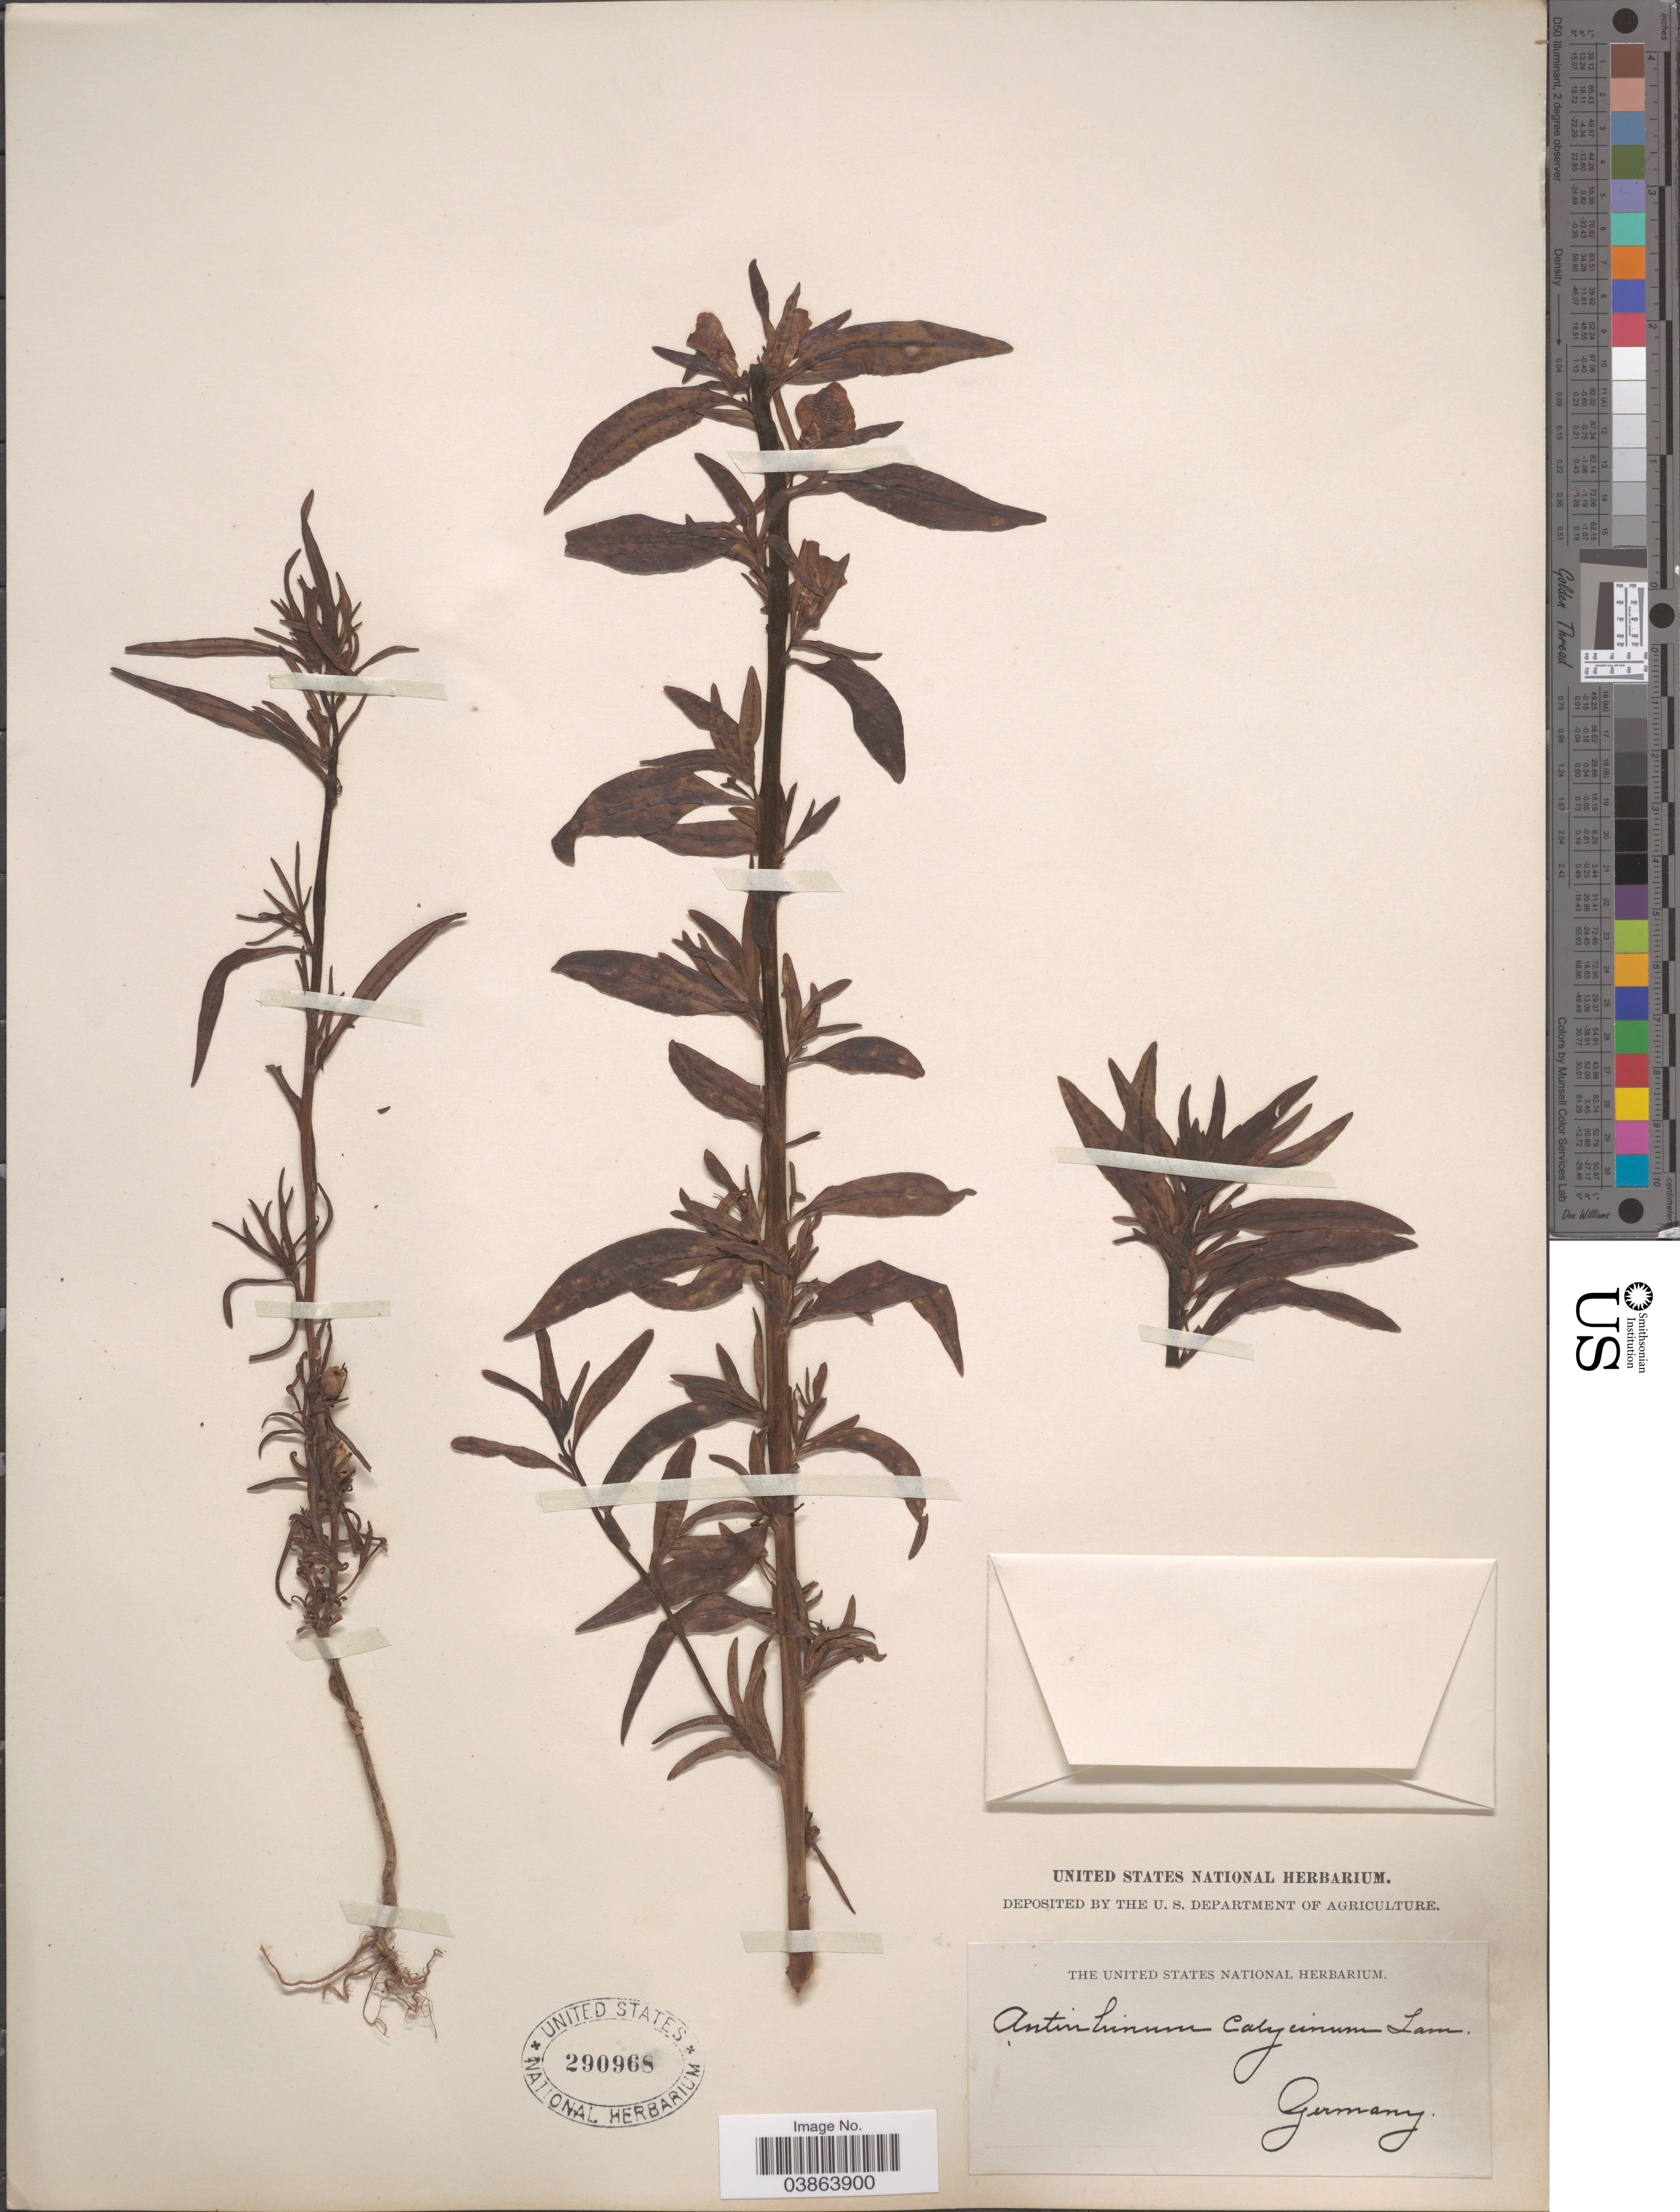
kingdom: Plantae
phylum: Tracheophyta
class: Magnoliopsida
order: Lamiales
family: Plantaginaceae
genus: Antirrhinum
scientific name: Antirrhinum calycinum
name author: Banks & Sol.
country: Germany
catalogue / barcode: US 290968